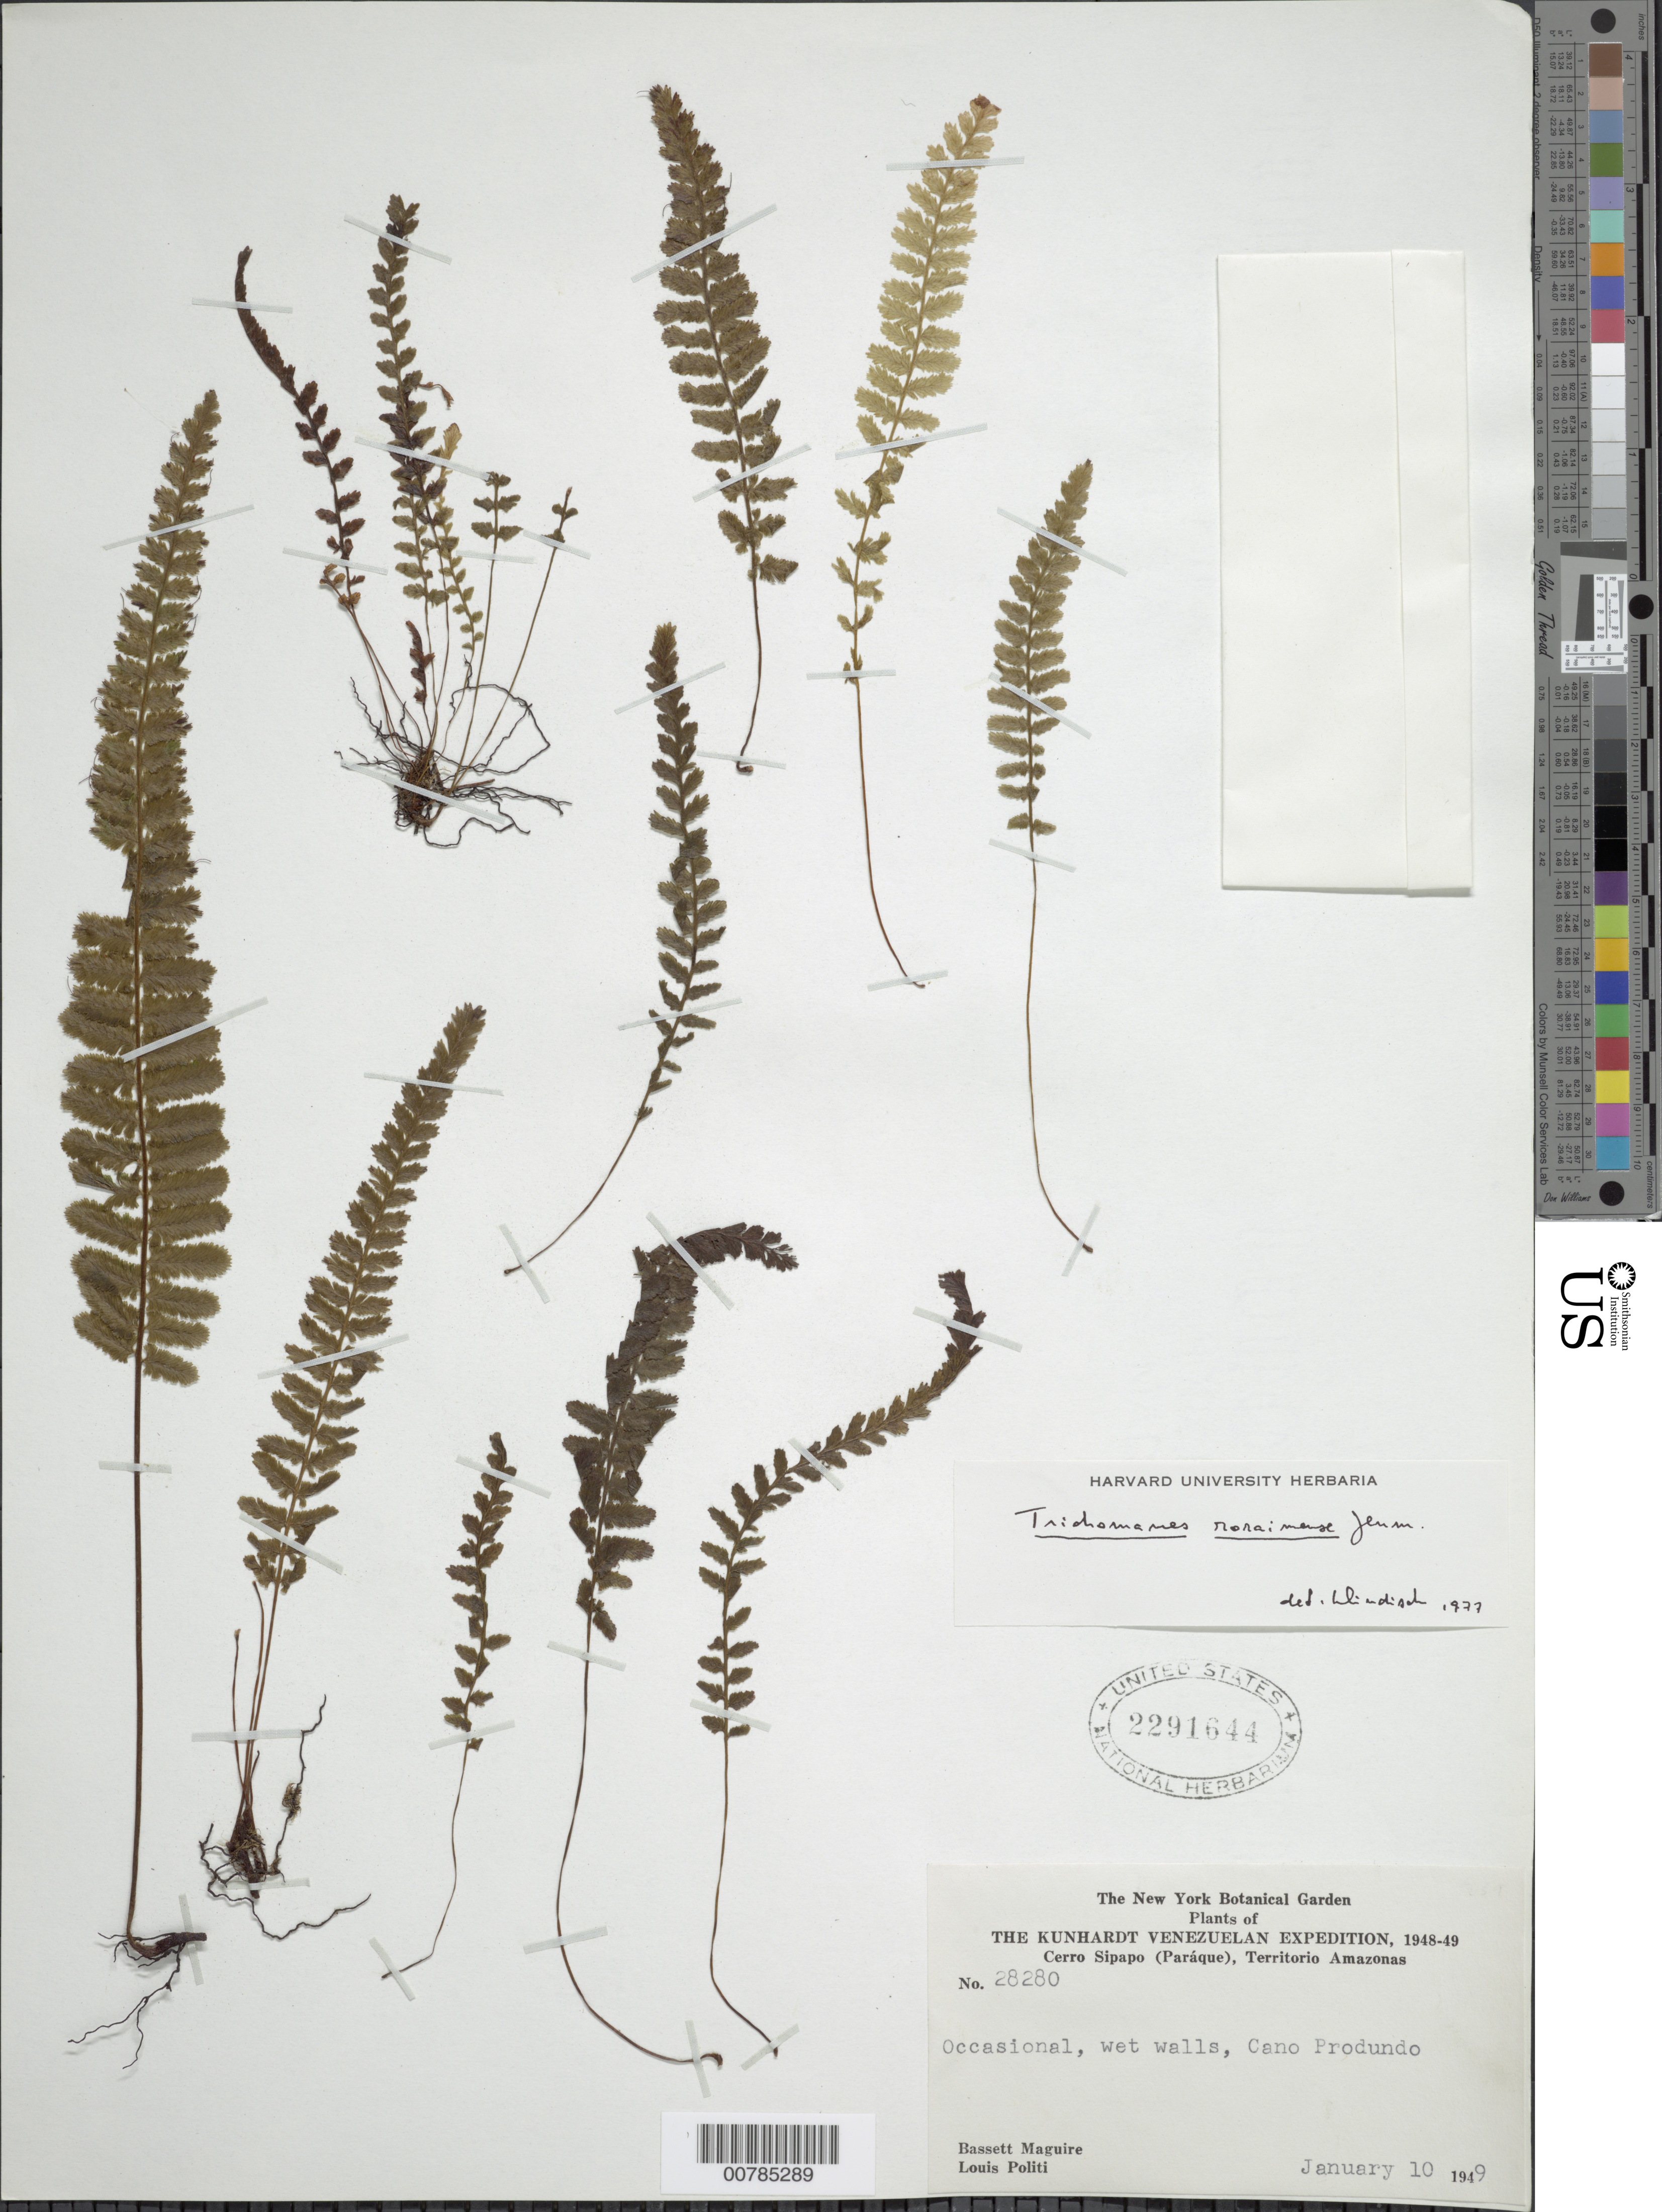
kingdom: Plantae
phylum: Tracheophyta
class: Polypodiopsida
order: Hymenophyllales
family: Hymenophyllaceae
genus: Trichomanes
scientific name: Trichomanes roraimense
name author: Jenman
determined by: Windisch, Paulo Guenter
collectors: B. Maguire & L. Politi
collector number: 28280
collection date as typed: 10-Jan-49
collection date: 1949-01-10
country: Venezuela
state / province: Amazonas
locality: Cerro Sipapo (Paráque), Caño Profundo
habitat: Wet walls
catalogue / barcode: US 2291644